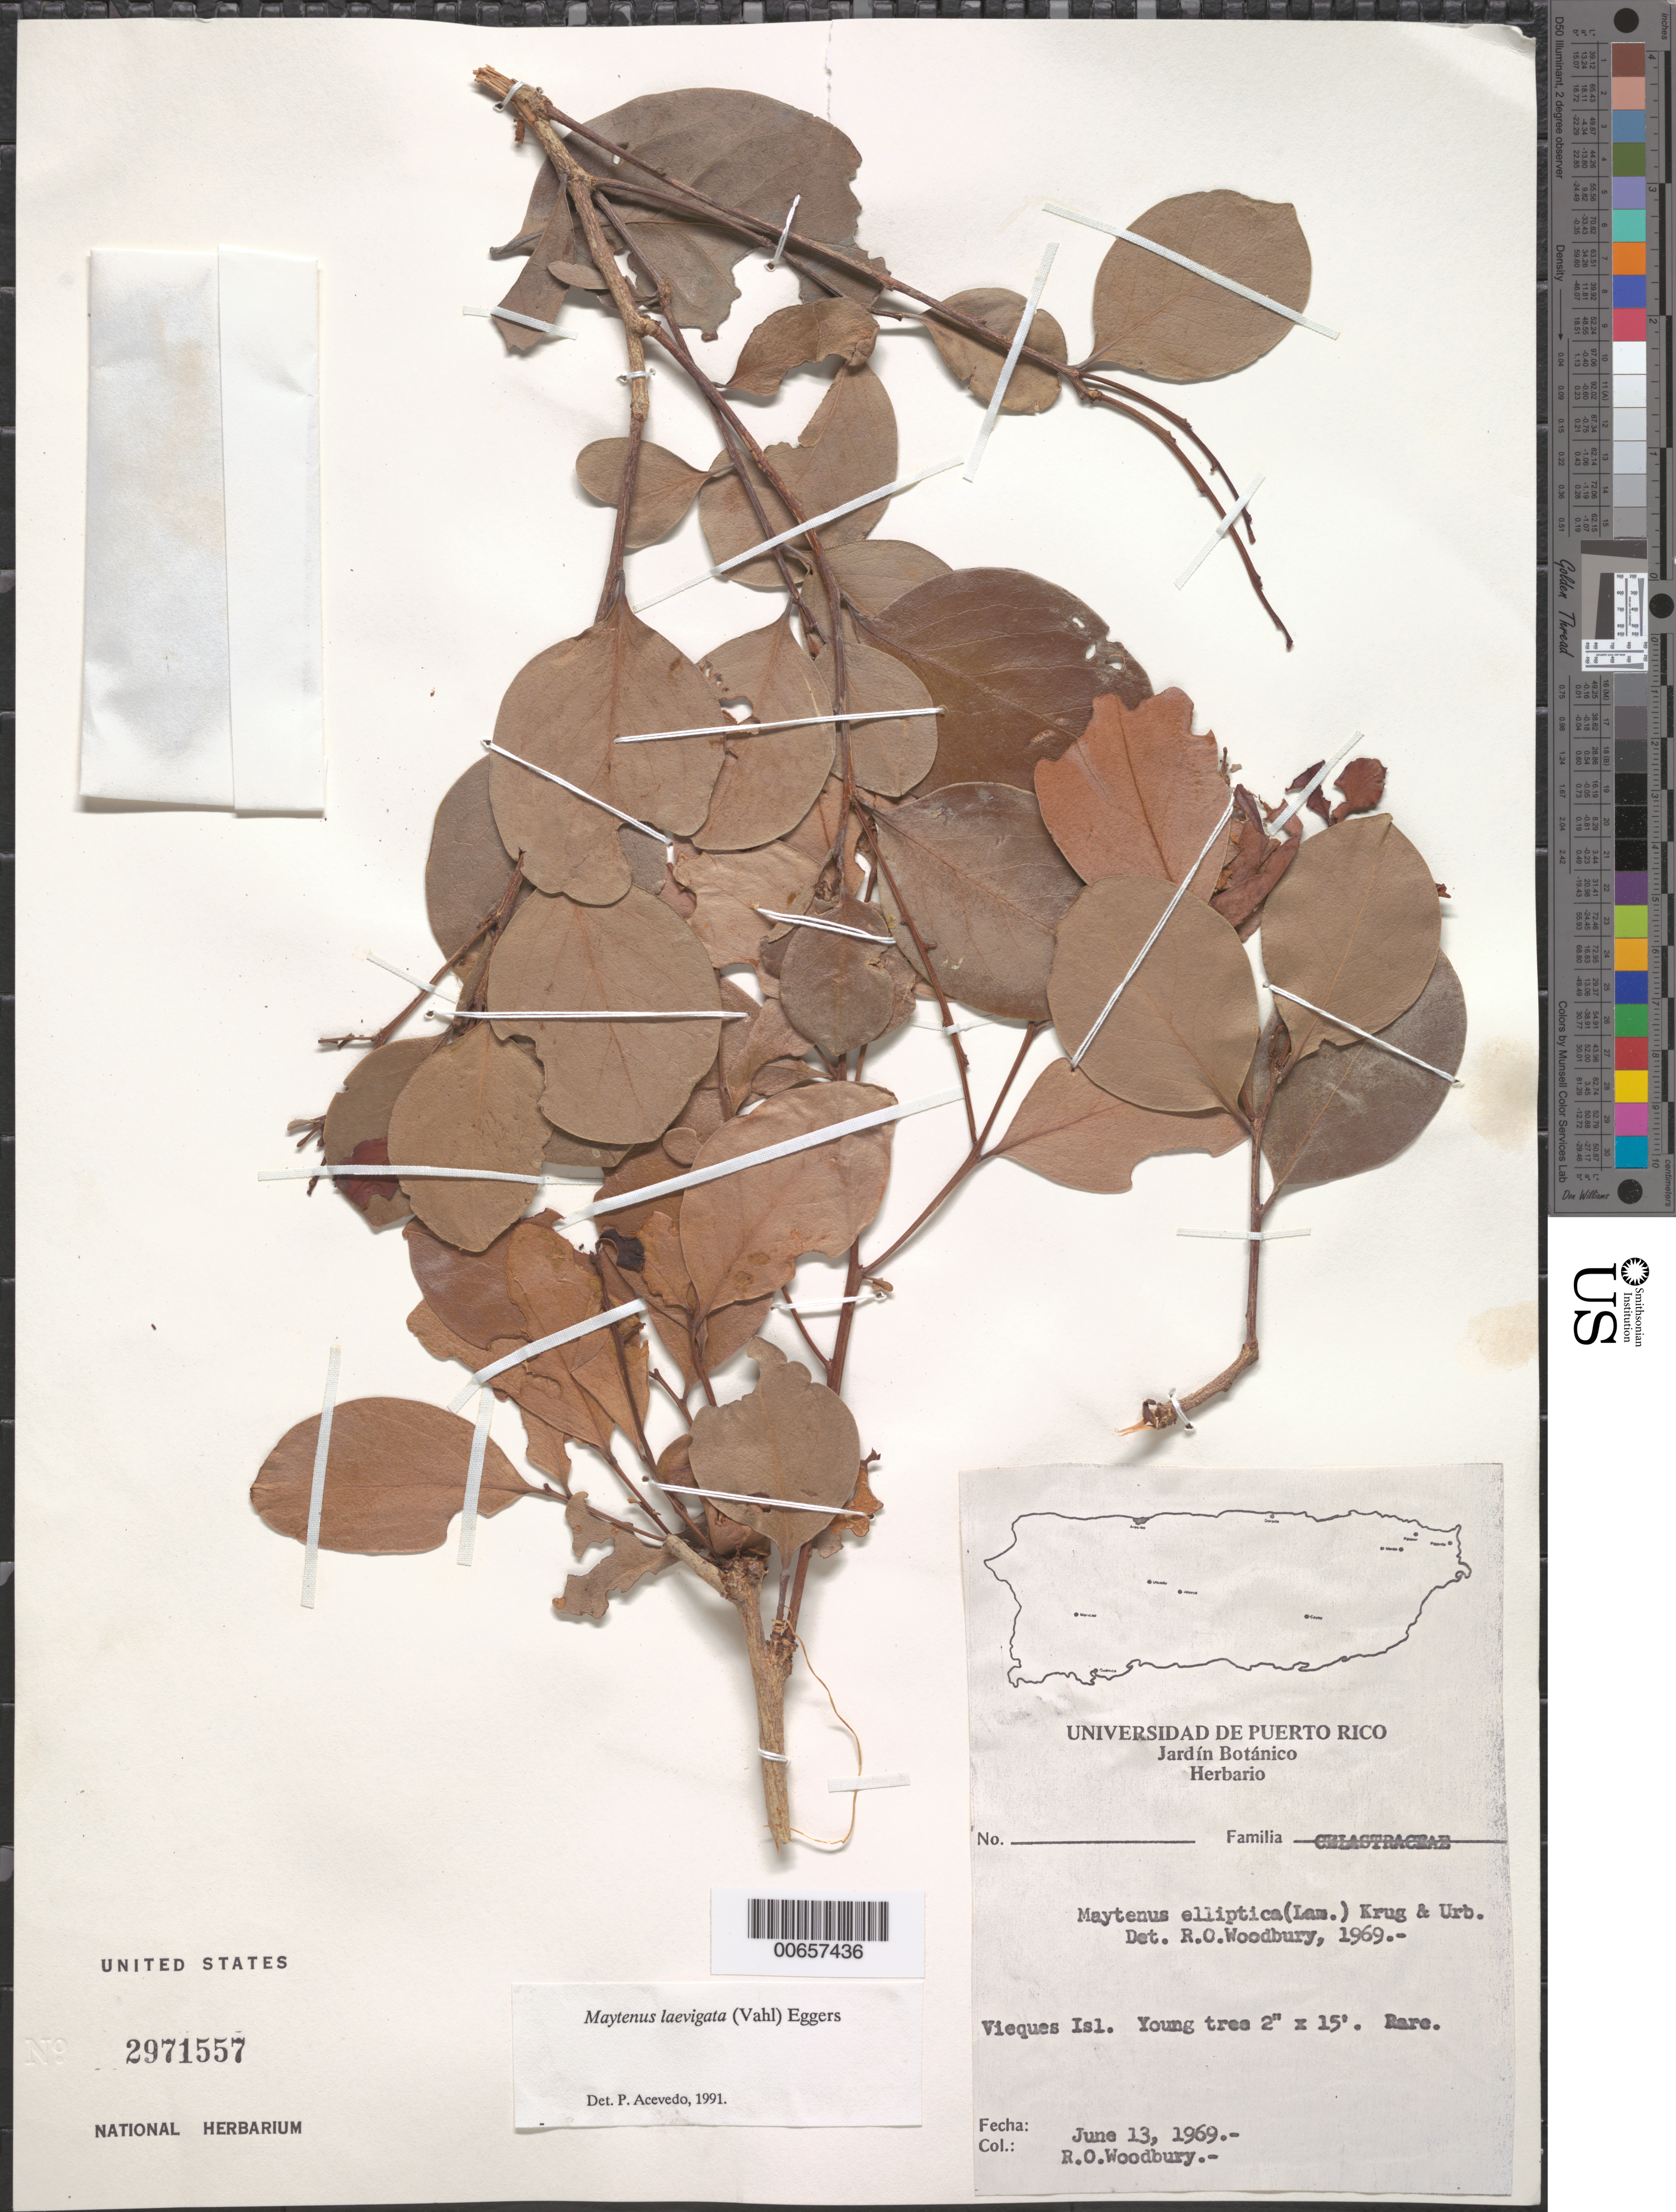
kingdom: Plantae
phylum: Tracheophyta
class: Magnoliopsida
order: Celastrales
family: Celastraceae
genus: Maytenus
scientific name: Maytenus laevigatus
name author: (Vahl) Griseb. ex Eggers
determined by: Acevedo-Rodríguez, P., (BOT), Smithsonian Institution - National Museum of Natural History (UNITED STATES)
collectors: R. O. Woodbury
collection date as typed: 13 Jun 1969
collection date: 1969-06-13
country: Puerto Rico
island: Vieques I.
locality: Vieques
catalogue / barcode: US 2971557